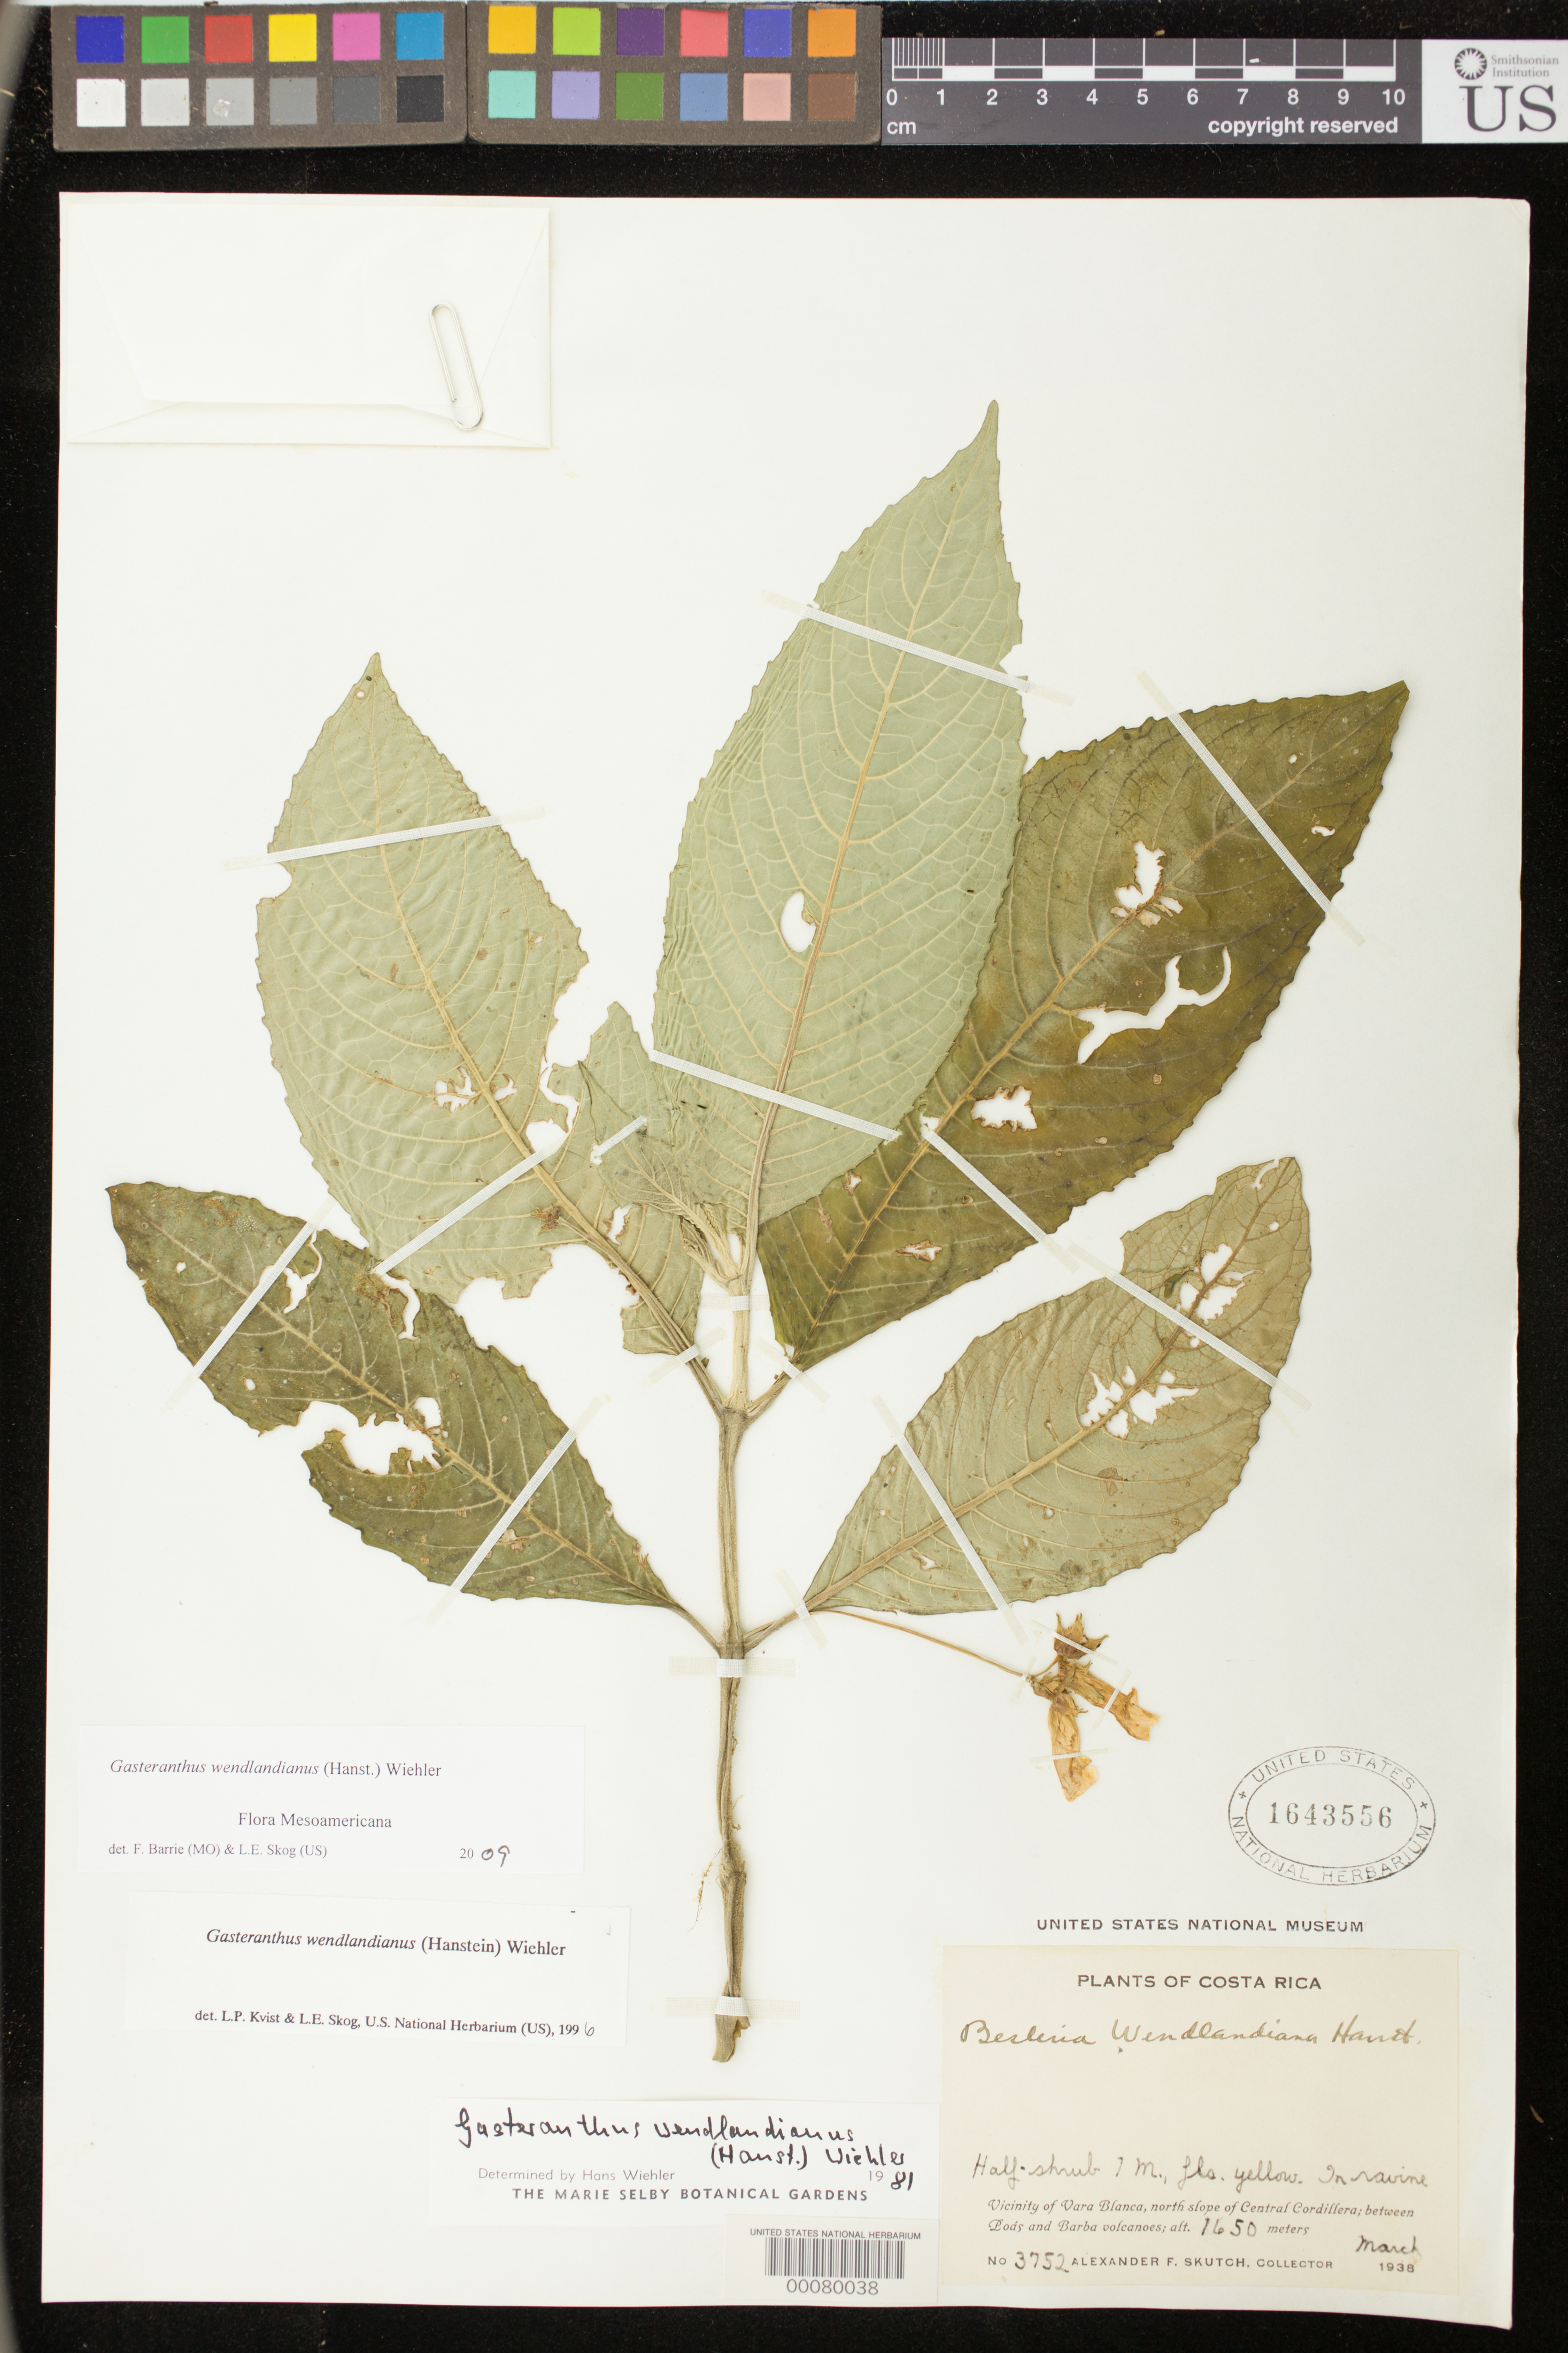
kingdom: Plantae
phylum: Tracheophyta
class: Magnoliopsida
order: Lamiales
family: Gesneriaceae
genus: Gasteranthus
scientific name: Gasteranthus wendlandianus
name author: (Hanst.) Wiehler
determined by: Skog, Laurence E.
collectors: A. F. Skutch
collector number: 3752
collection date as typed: Mar 1938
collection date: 1938-03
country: Costa Rica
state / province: Heredia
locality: Vicinity of Vara Blanca, N slope of Central Cordillera, between Poás and Barba volcanoes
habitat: In ravine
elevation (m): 1650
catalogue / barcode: US 1643556